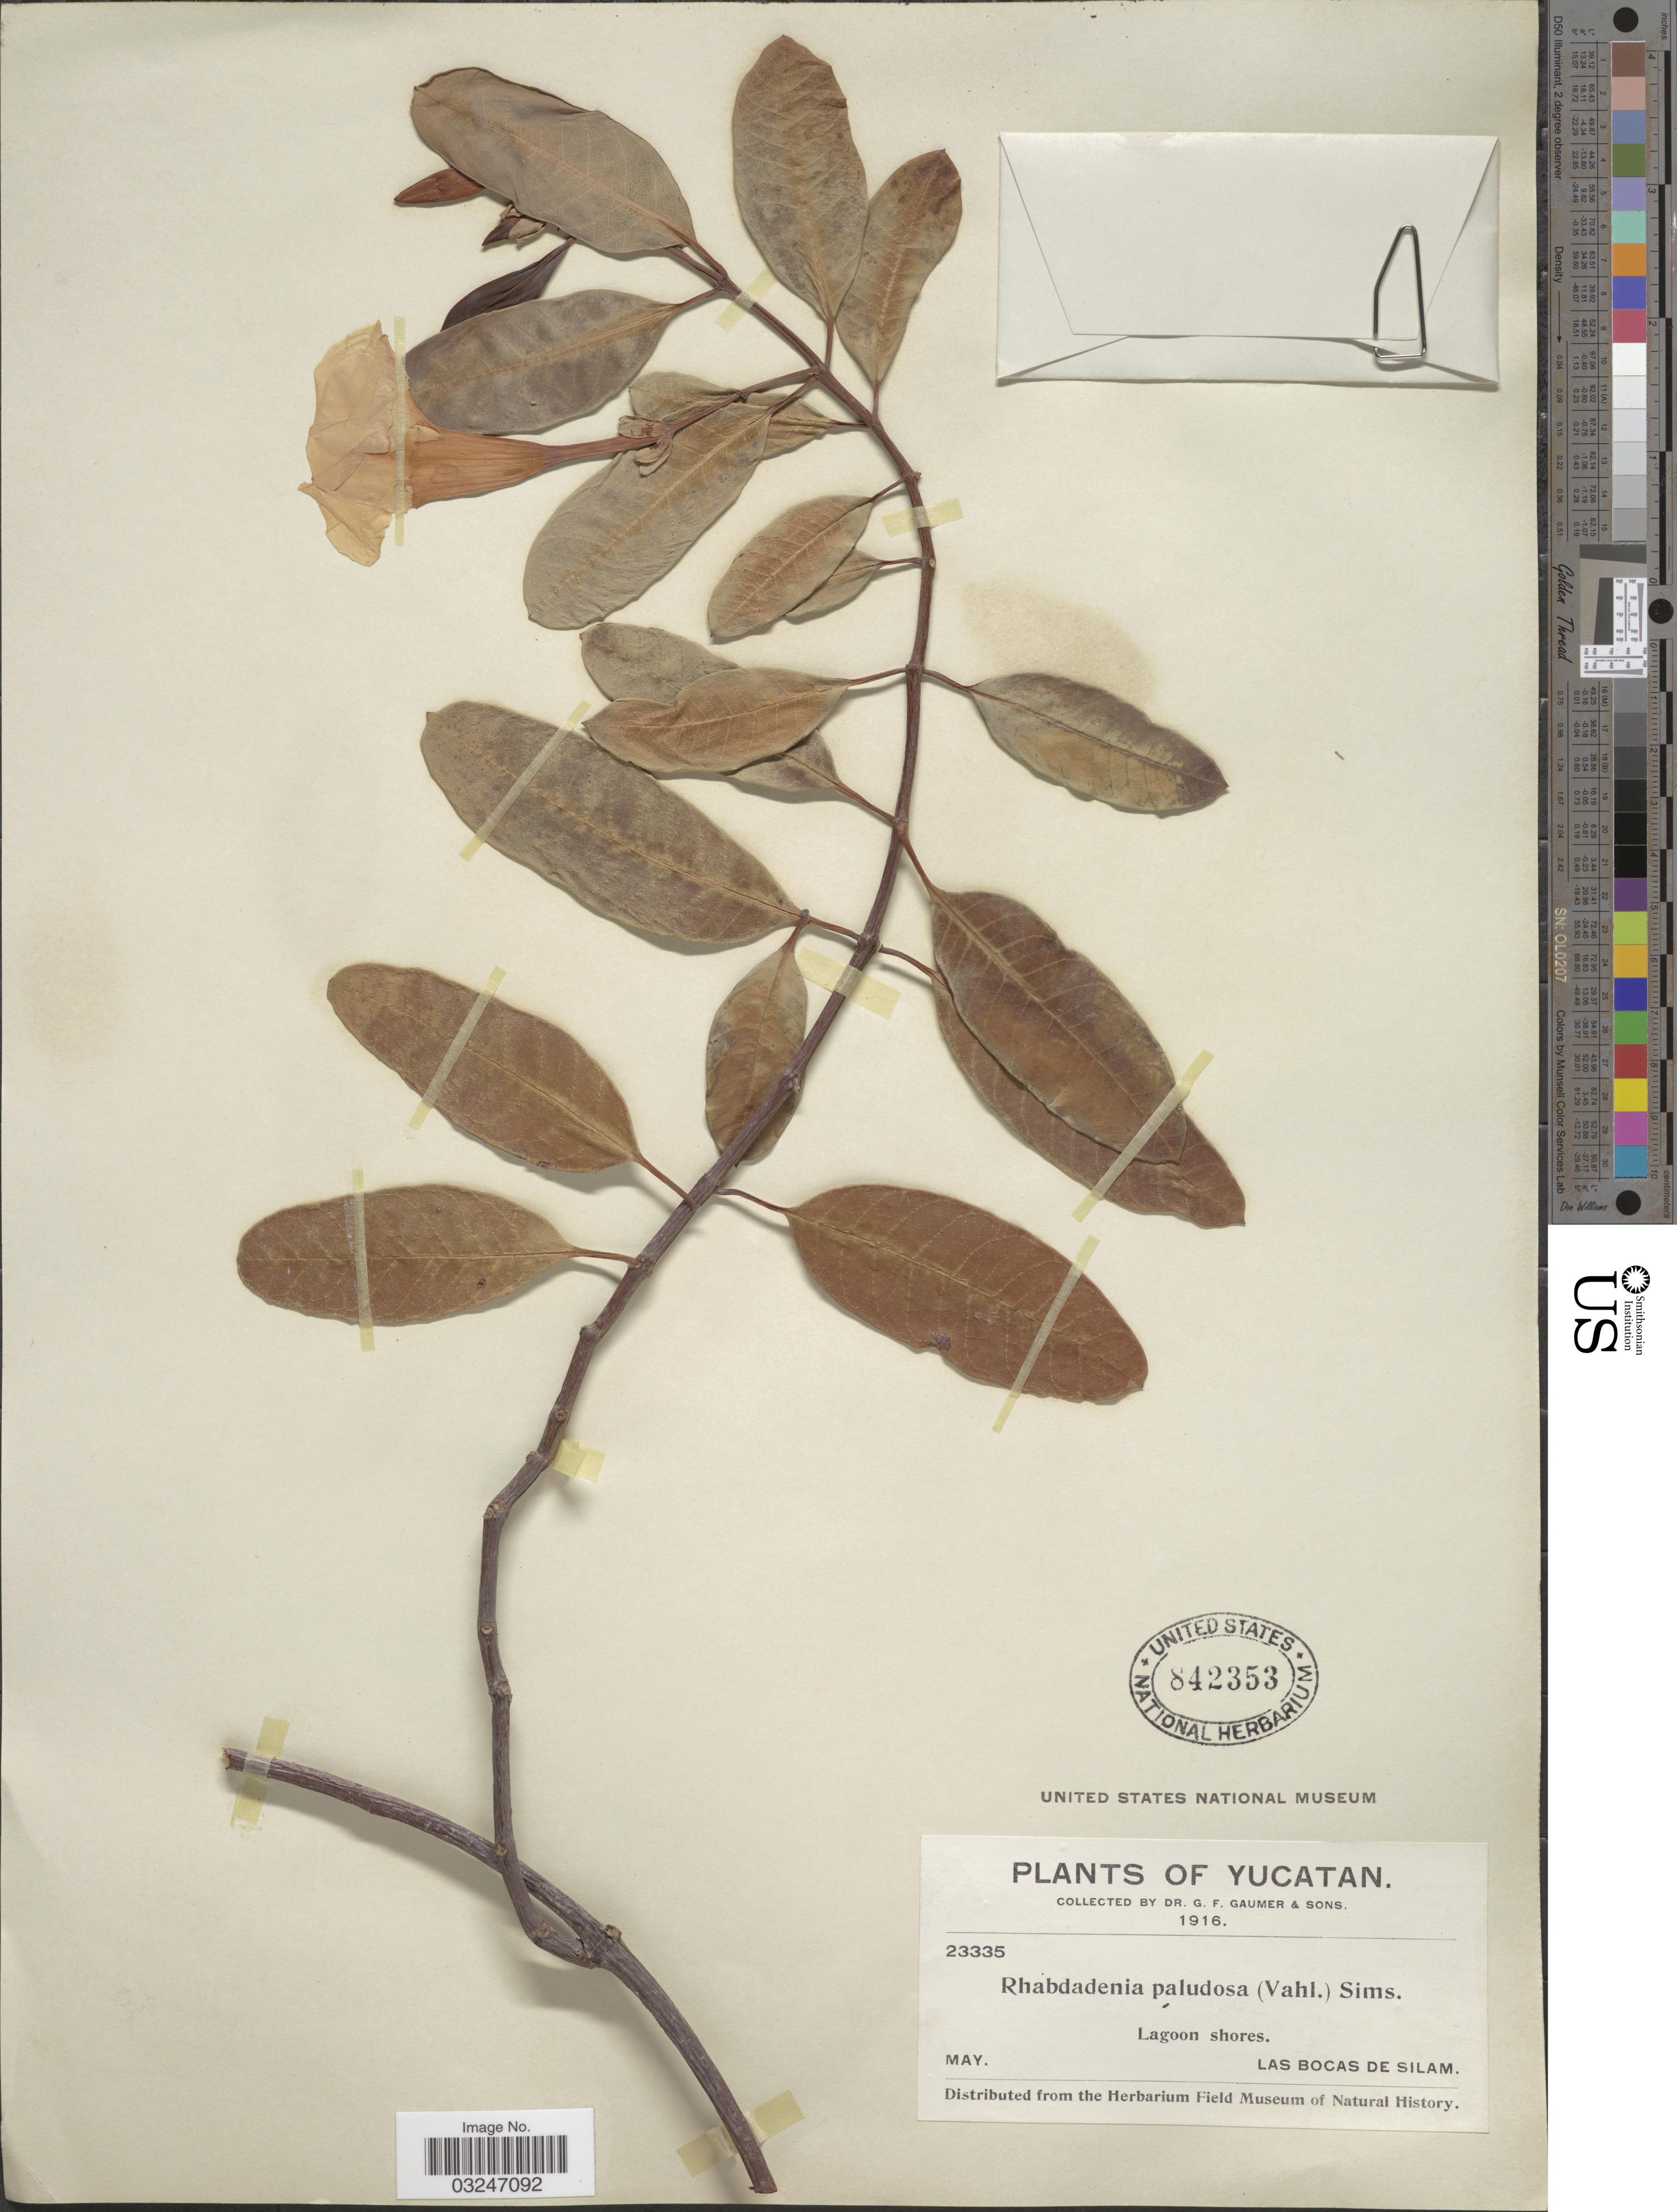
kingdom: Plantae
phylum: Tracheophyta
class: Magnoliopsida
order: Gentianales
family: Apocynaceae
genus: Rhabdadenia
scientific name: Rhabdadenia paludosa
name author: (Vahl) Miers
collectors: G. F. Gaumer & Sons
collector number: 23335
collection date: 1916-05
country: Mexico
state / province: Yucatán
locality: Lagoon shores. Las Bocas de Silam.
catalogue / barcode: US 842353